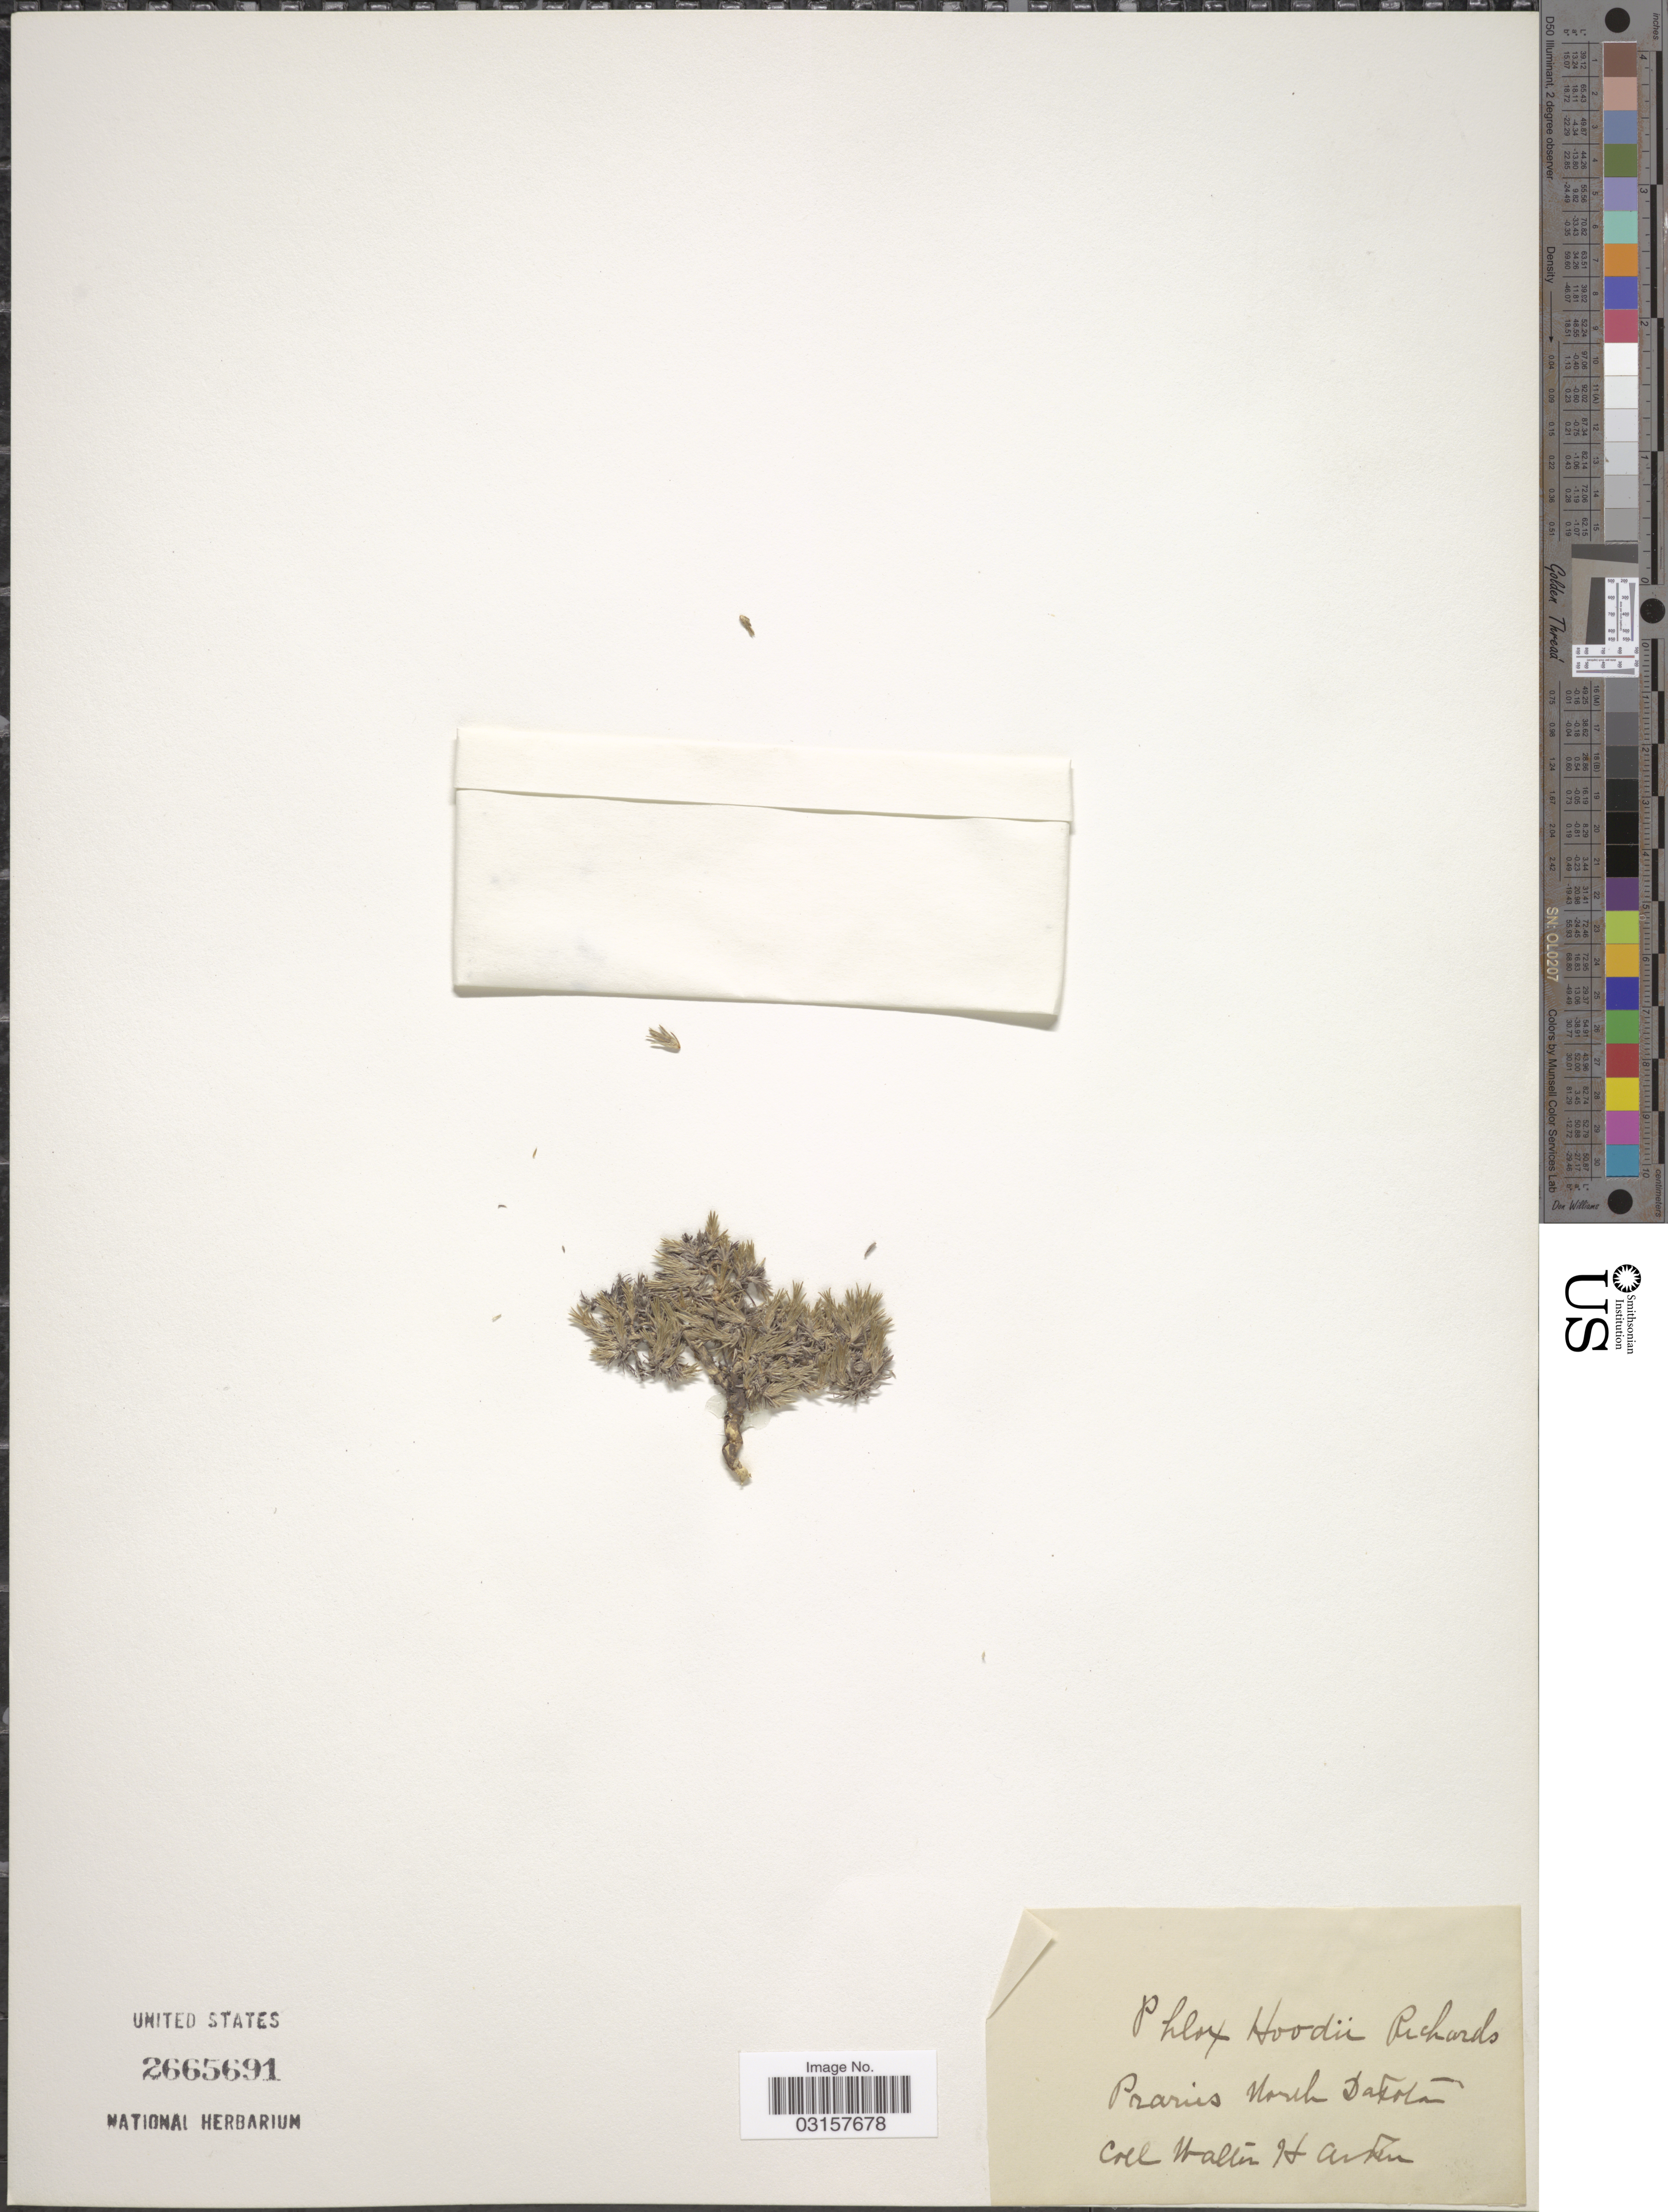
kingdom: Plantae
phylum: Tracheophyta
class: Magnoliopsida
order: Ericales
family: Polemoniaceae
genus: Phlox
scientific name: Phlox hoodii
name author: Richardson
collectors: W. Aiken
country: United States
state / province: North Dakota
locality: Praries North Dakota.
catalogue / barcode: US 2665691